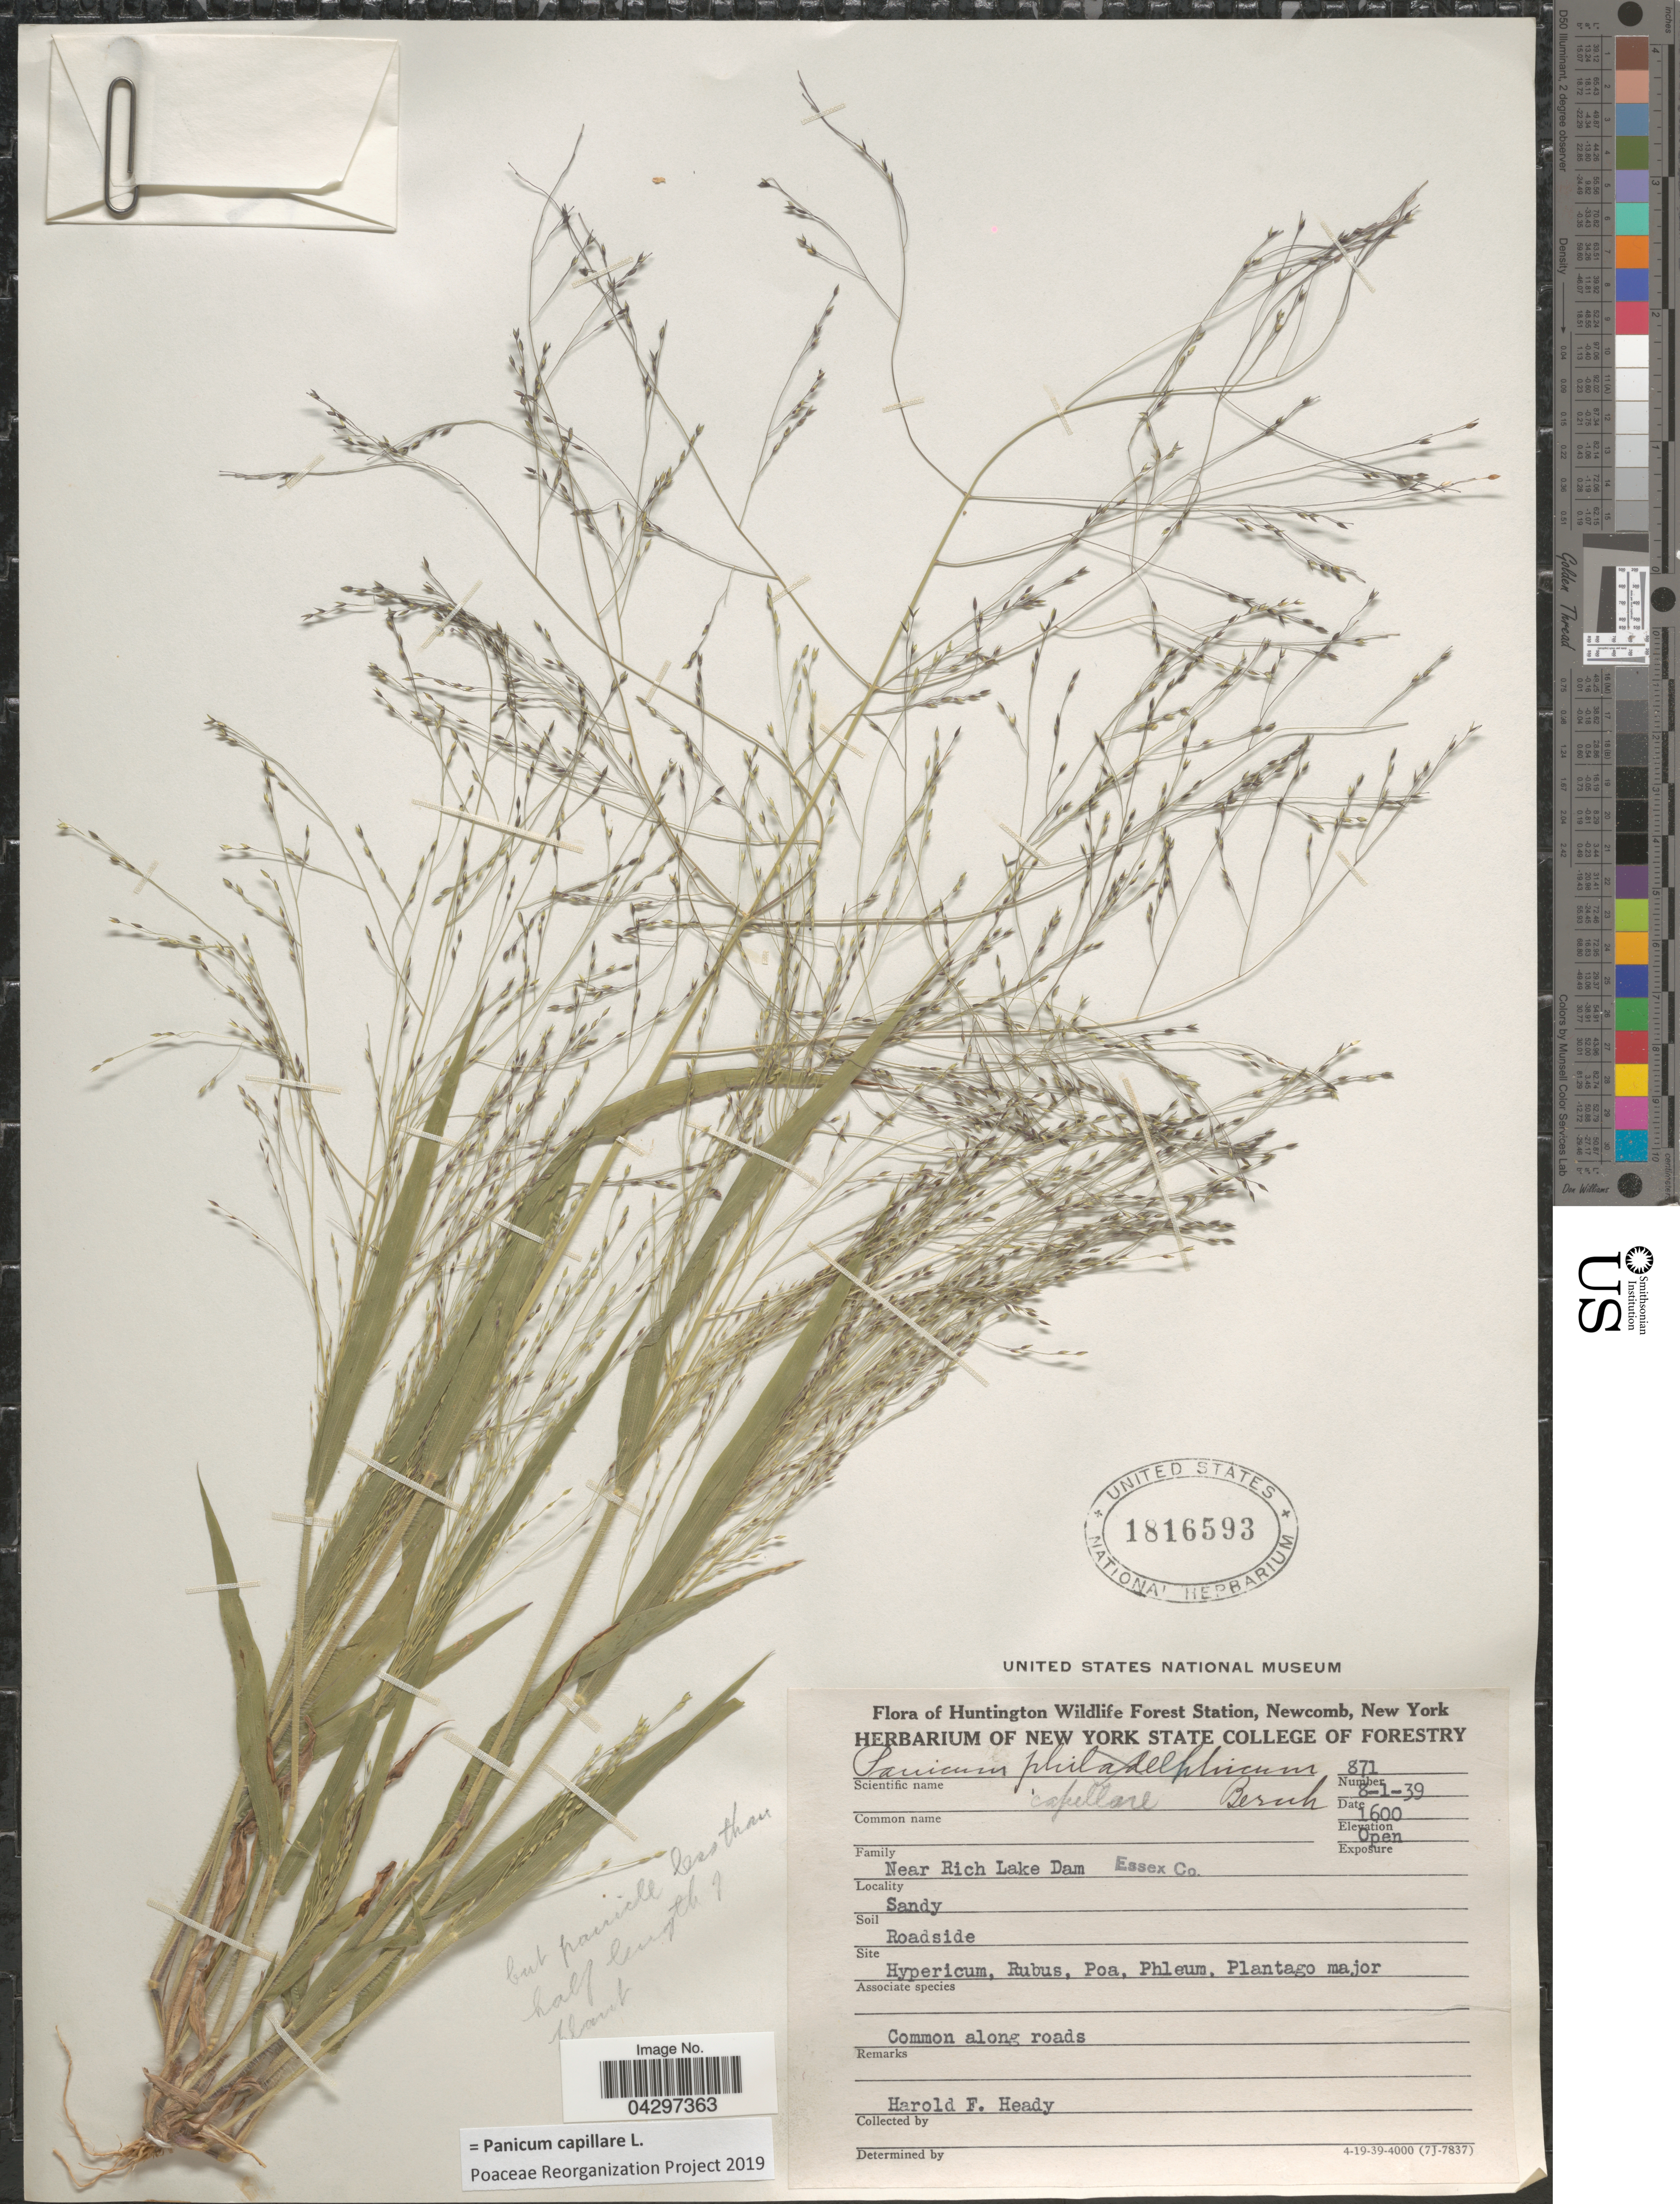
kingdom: Plantae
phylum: Tracheophyta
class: Liliopsida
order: Poales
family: Poaceae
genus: Panicum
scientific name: Panicum capillare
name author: L.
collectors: H. Heady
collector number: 871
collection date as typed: Transcribed d/m/y: 1/8/39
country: United States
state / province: New York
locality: Huntington Wildlife Forest Station, Newcomb. Near Rich Lake Dam. Essex Co.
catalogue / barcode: US 1816593